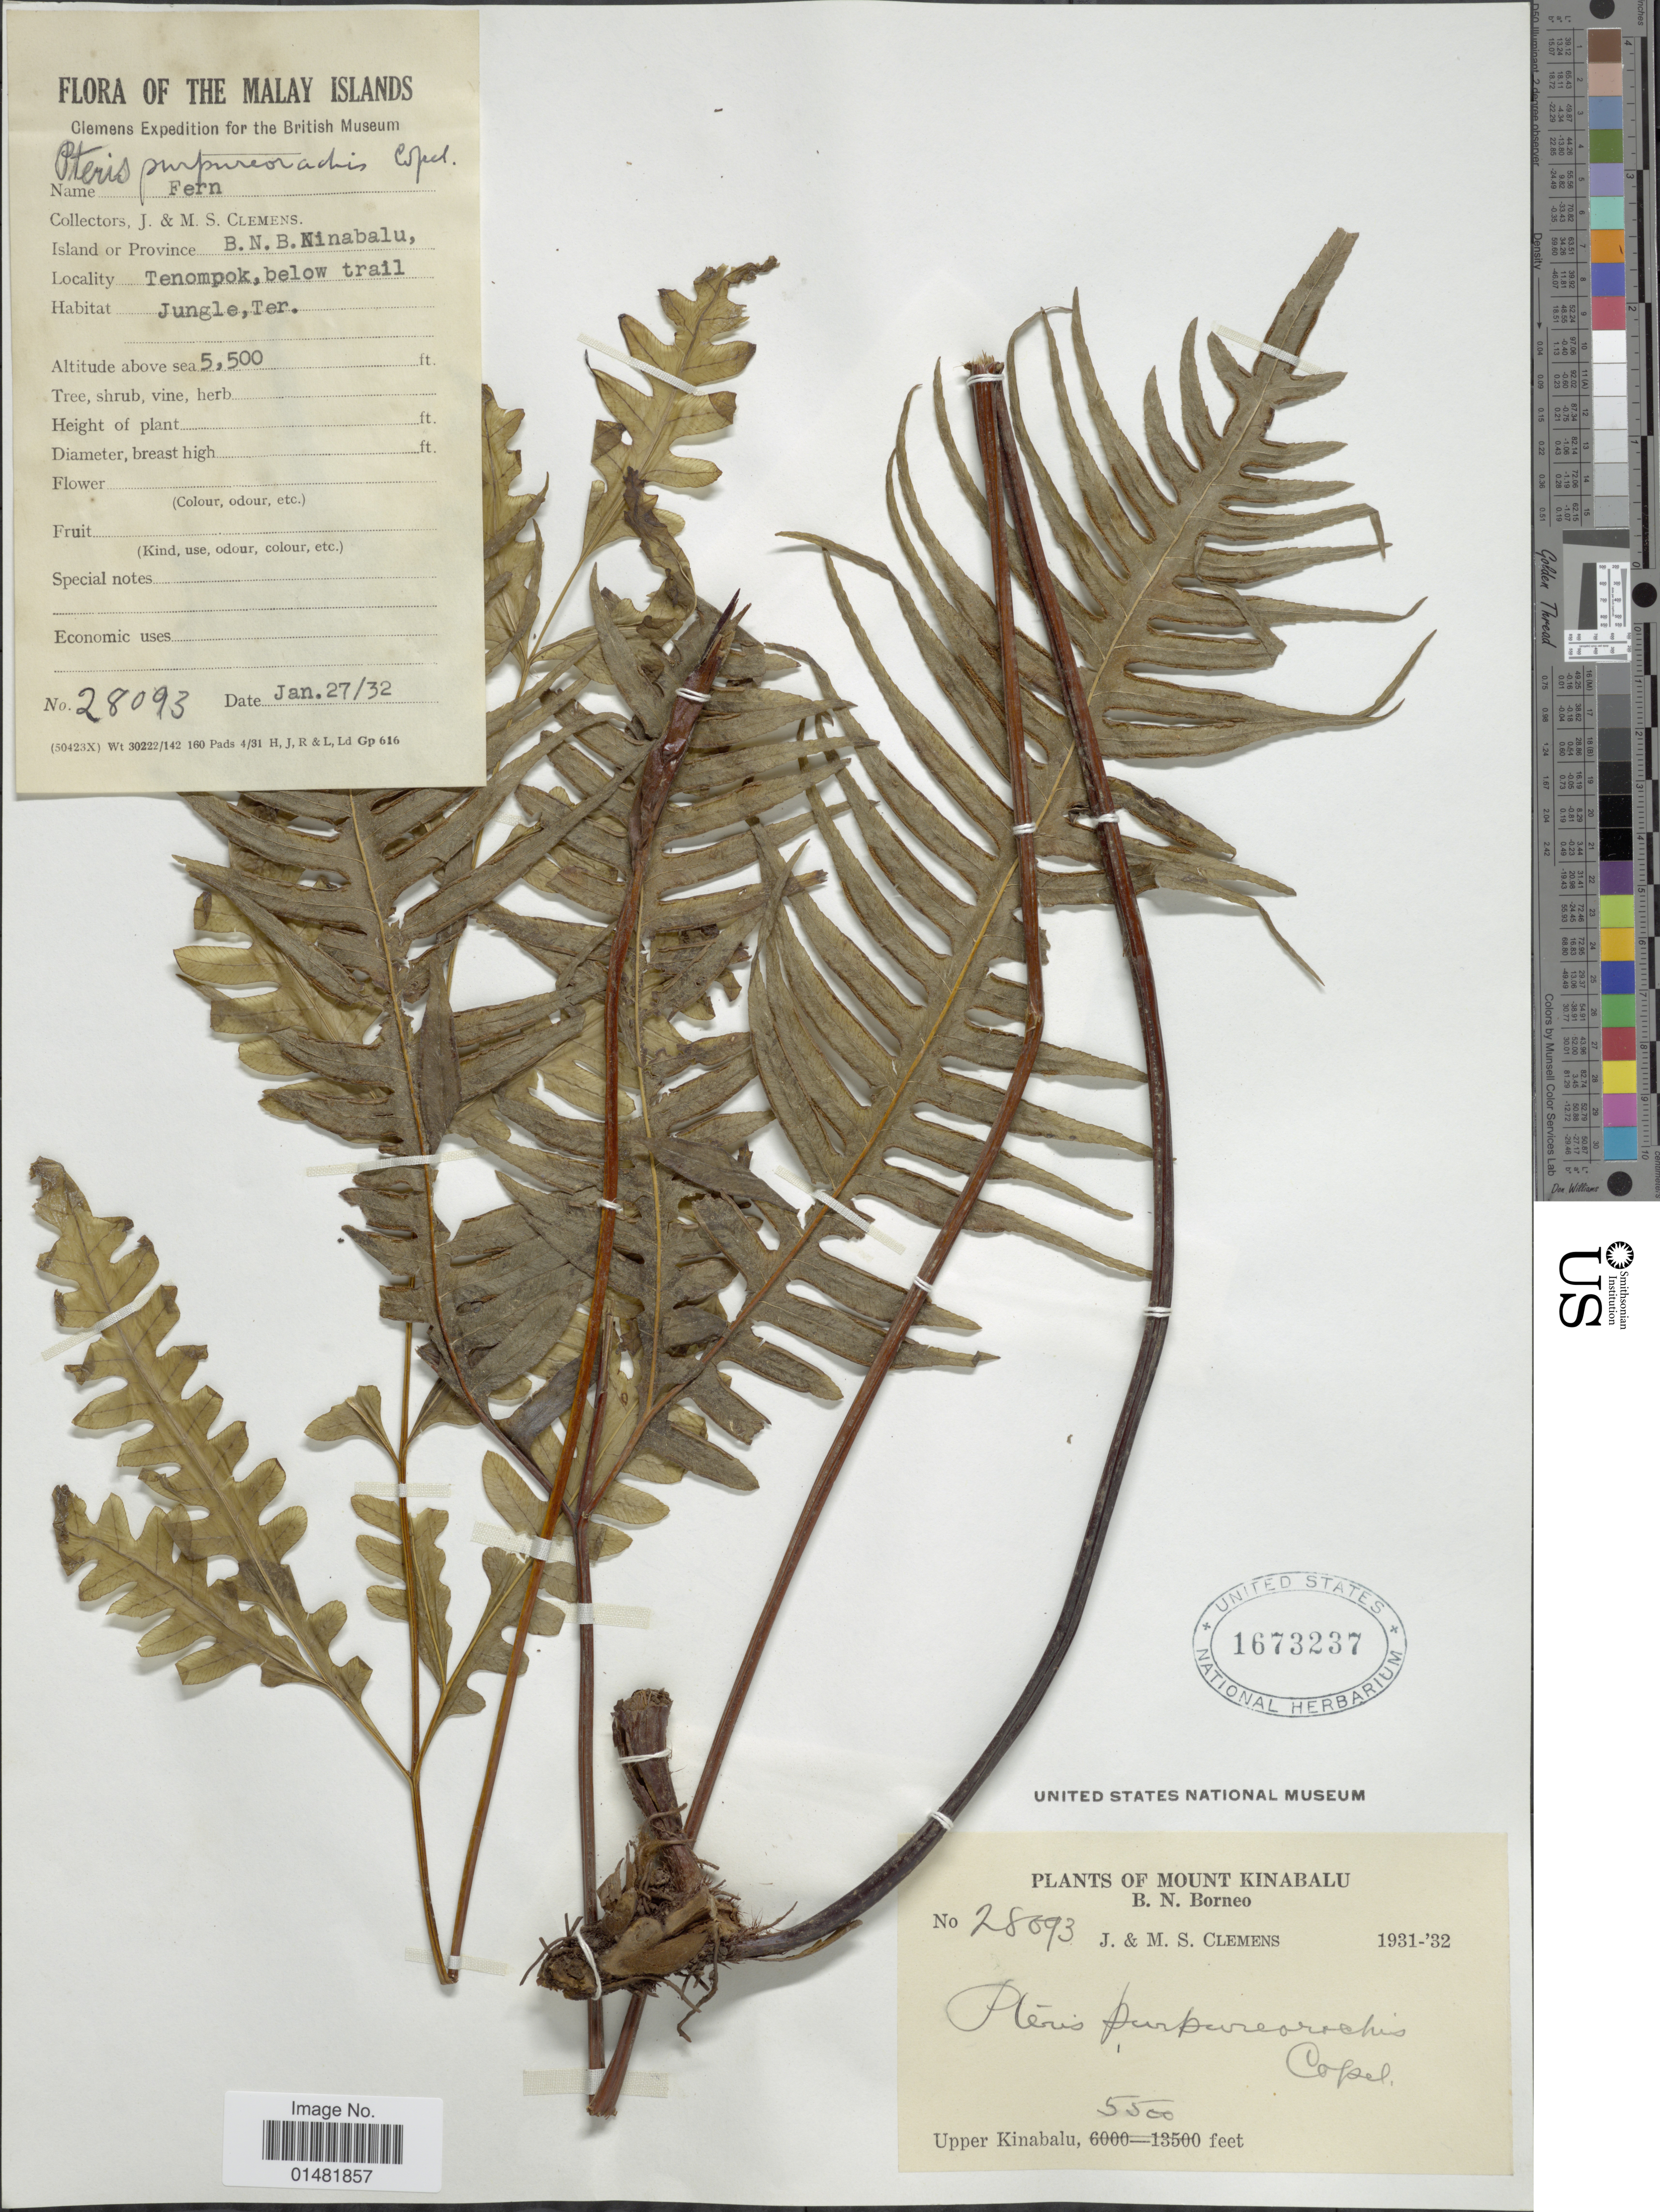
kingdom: Plantae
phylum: Tracheophyta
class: Polypodiopsida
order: Polypodiales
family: Pteridaceae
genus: Pteris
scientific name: Pteris purpureorachis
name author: Copel.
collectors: J. Clemens & M. S. Clemens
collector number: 28093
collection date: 1932-01-27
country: Malaysia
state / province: Sabah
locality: Mount Kinabalu, B.N. Borneo, Upper Kinabalu, Tenompok, below trail, Jungle, Ter.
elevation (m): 1676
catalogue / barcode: US 1673237